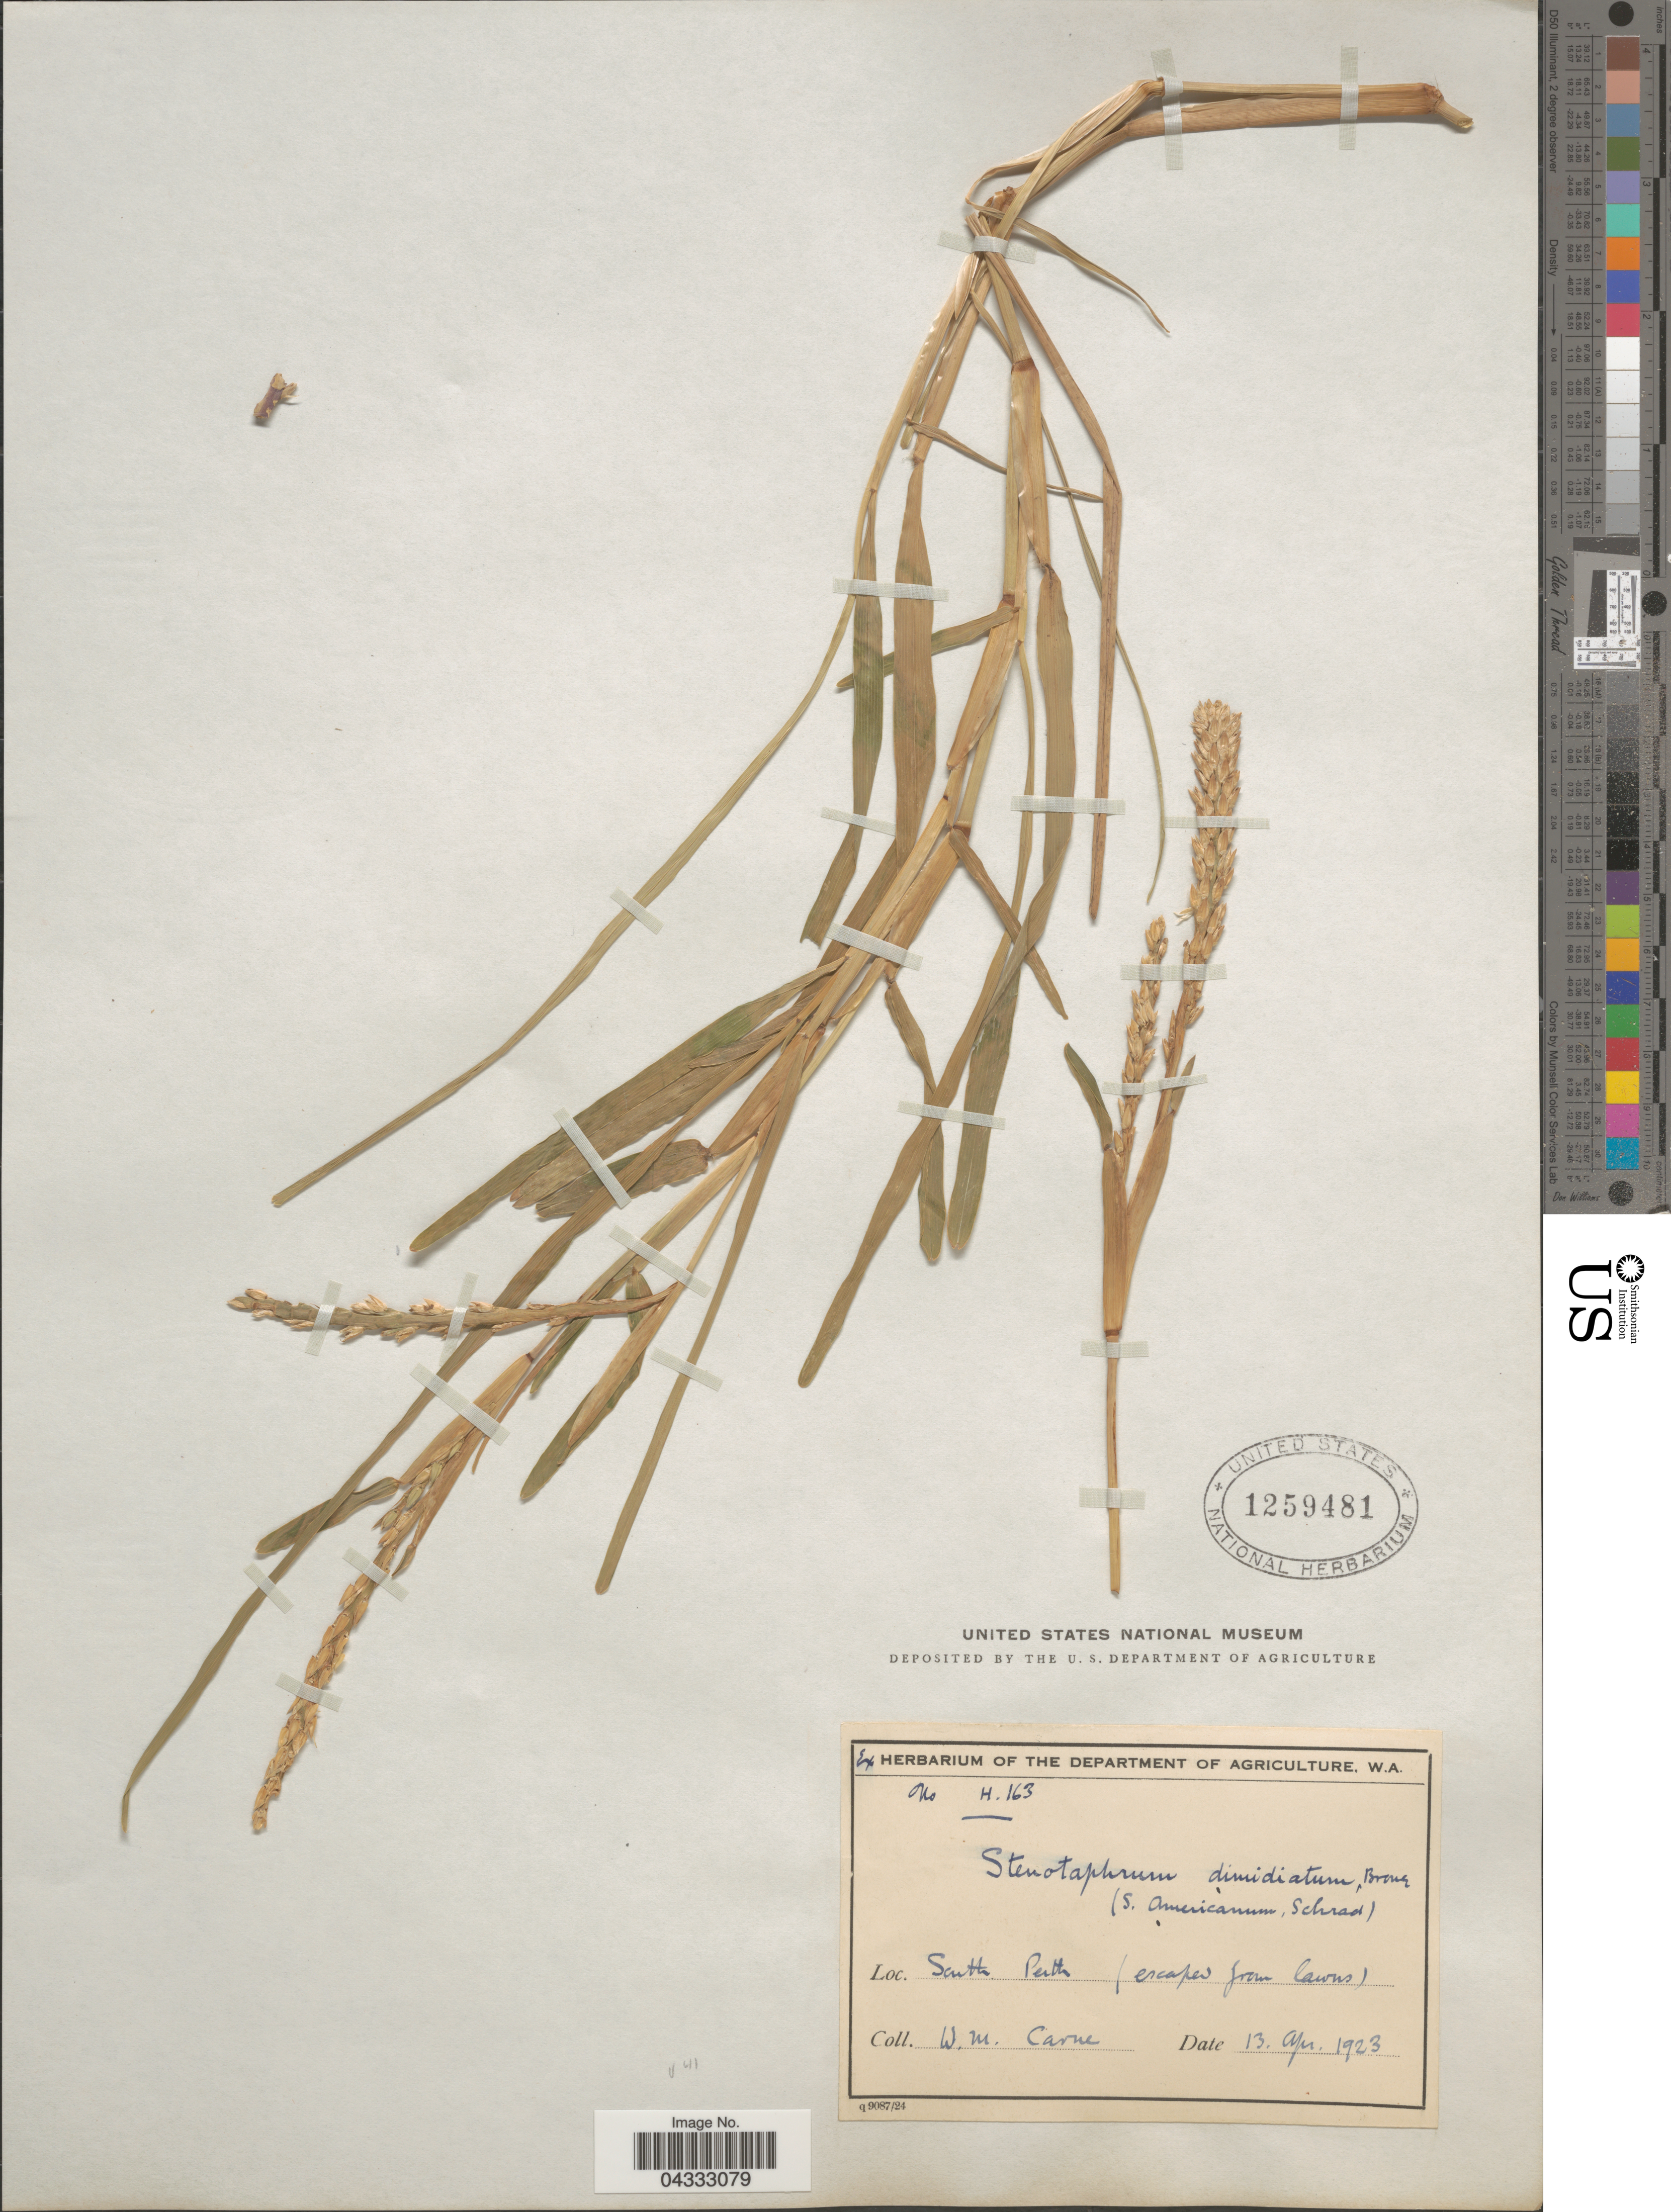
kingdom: Plantae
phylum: Tracheophyta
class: Liliopsida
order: Poales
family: Poaceae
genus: Stenotaphrum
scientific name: Stenotaphrum secundatum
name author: (Walter) Kuntze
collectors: W. Carne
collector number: H163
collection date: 1923-04-13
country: Australia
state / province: Western Australia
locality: South Perth.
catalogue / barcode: US 1259481